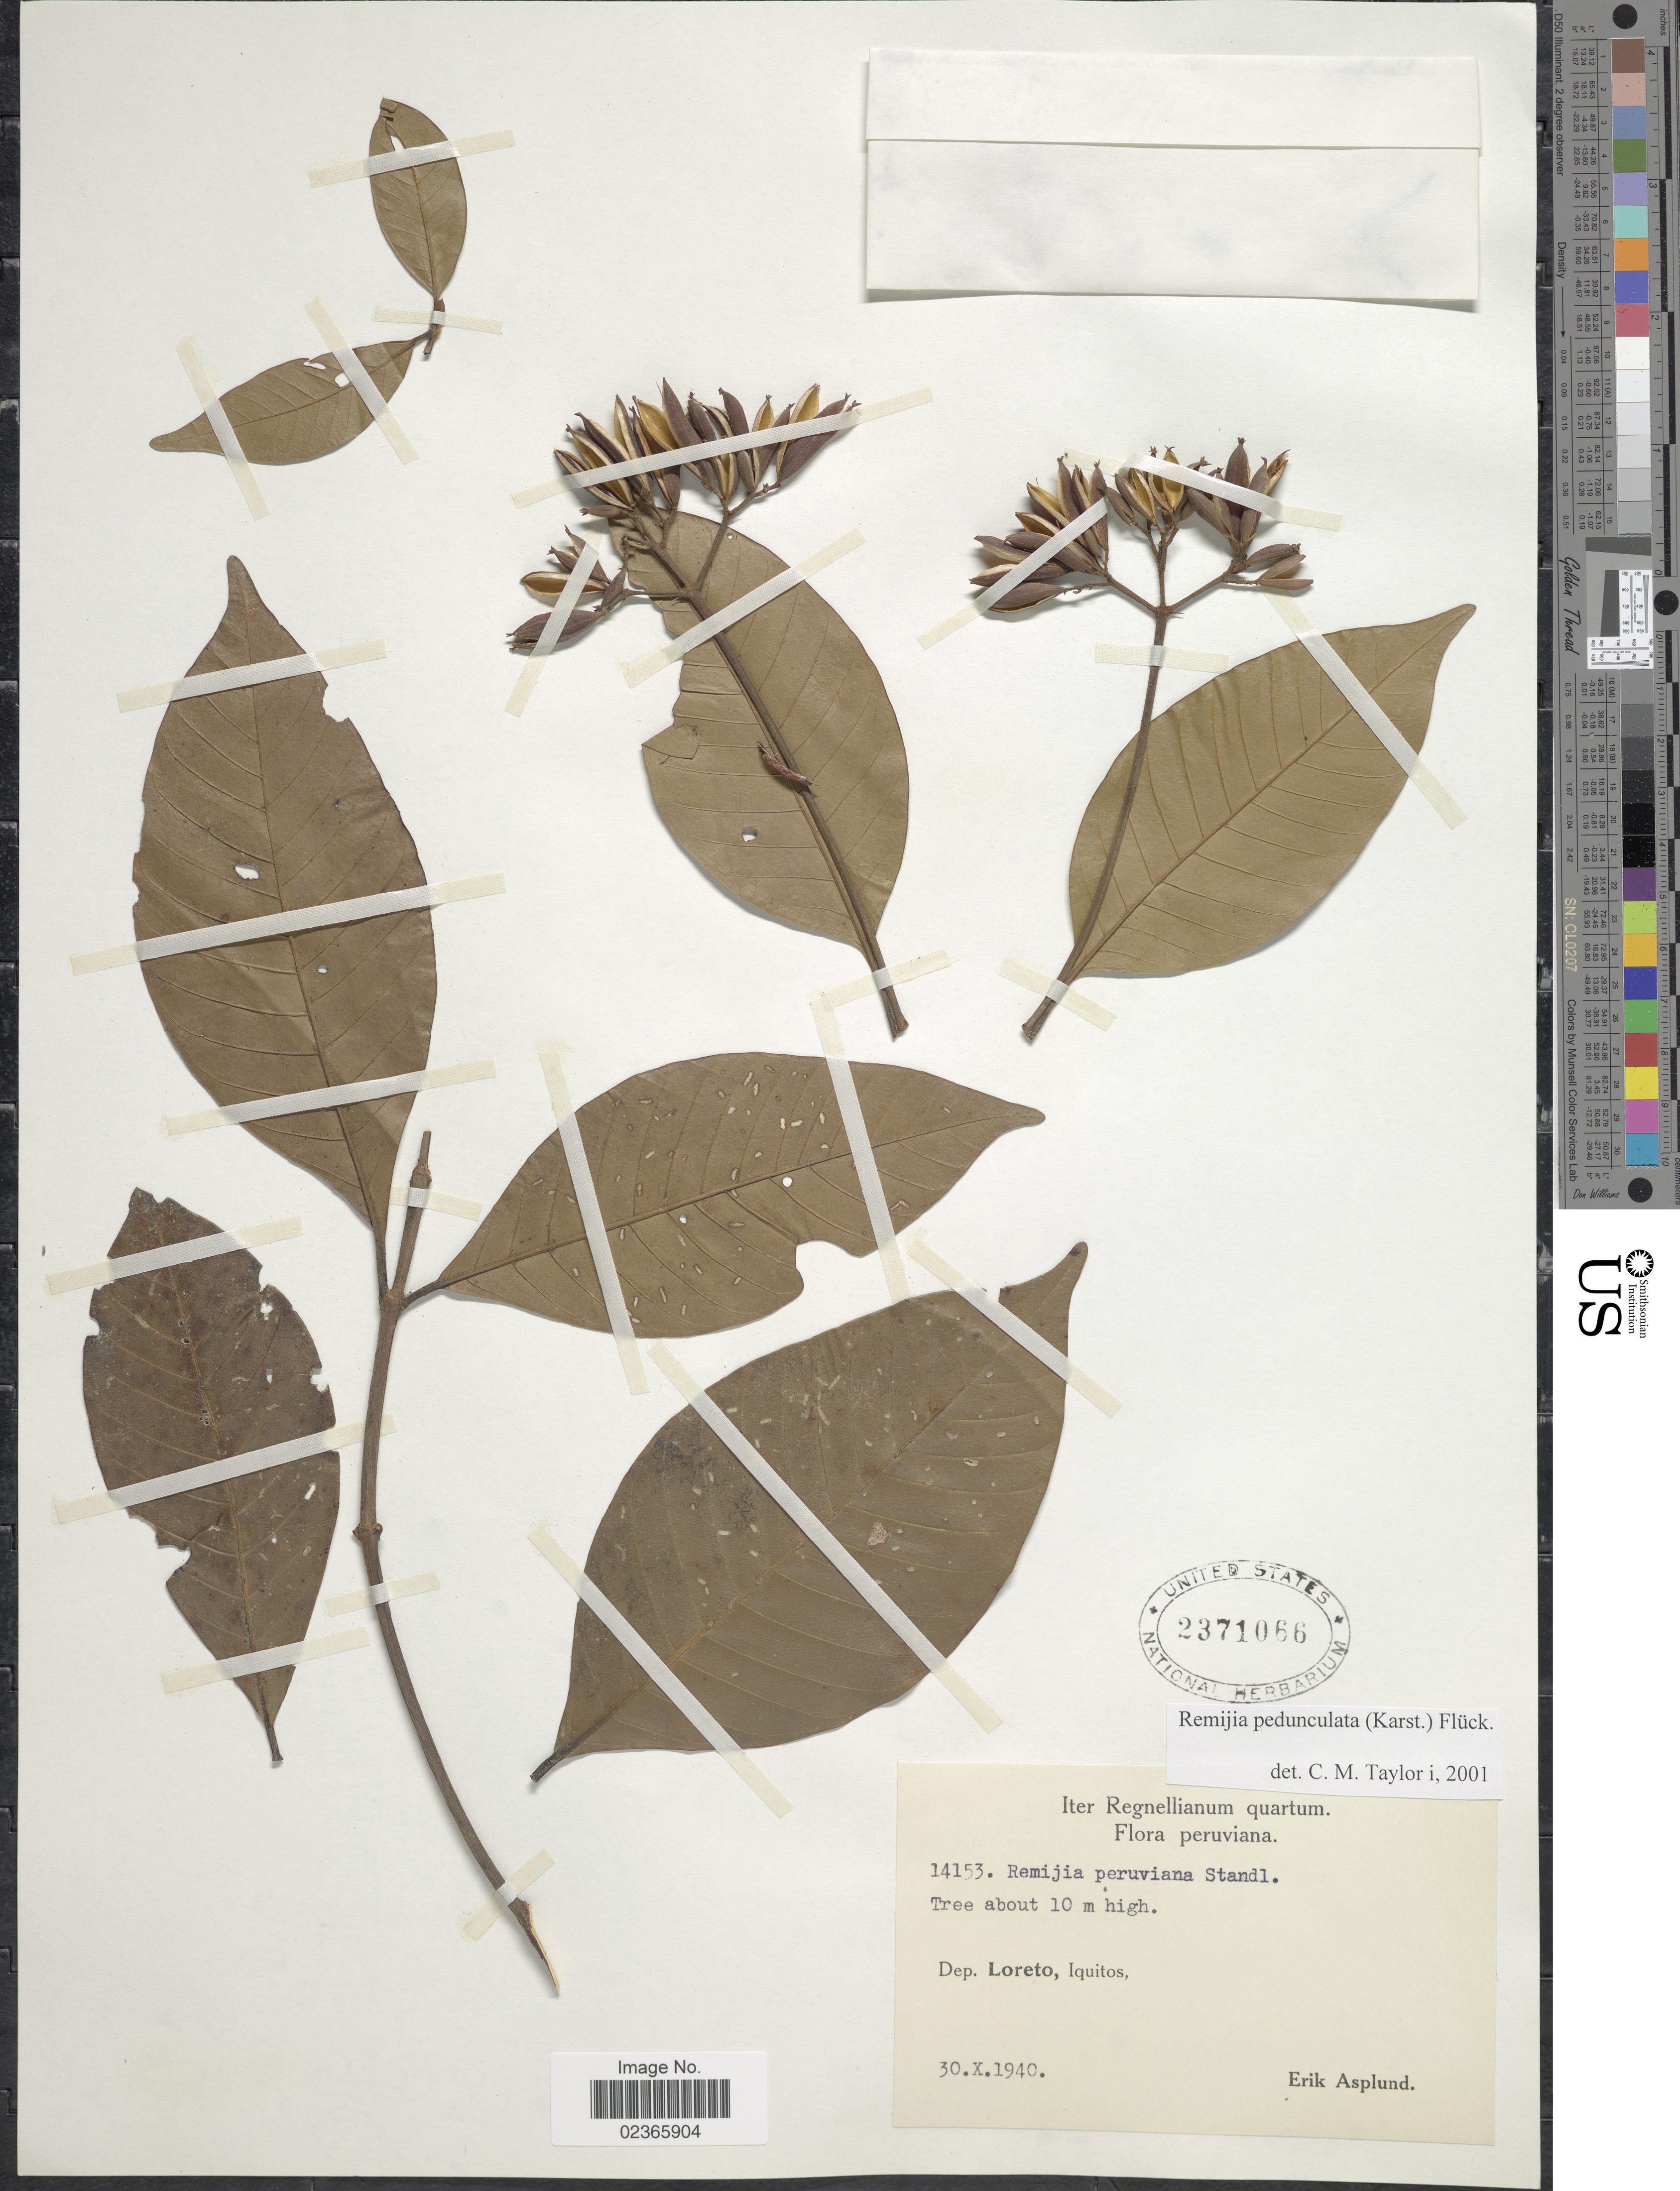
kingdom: Plantae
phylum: Tracheophyta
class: Magnoliopsida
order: Gentianales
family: Rubiaceae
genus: Remijia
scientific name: Remijia pedunculata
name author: (H. Karst.) Fluck.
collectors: E. Asplund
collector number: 14153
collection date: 1940-10-30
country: Peru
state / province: Loreto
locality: Iquitos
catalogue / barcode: US 2371066